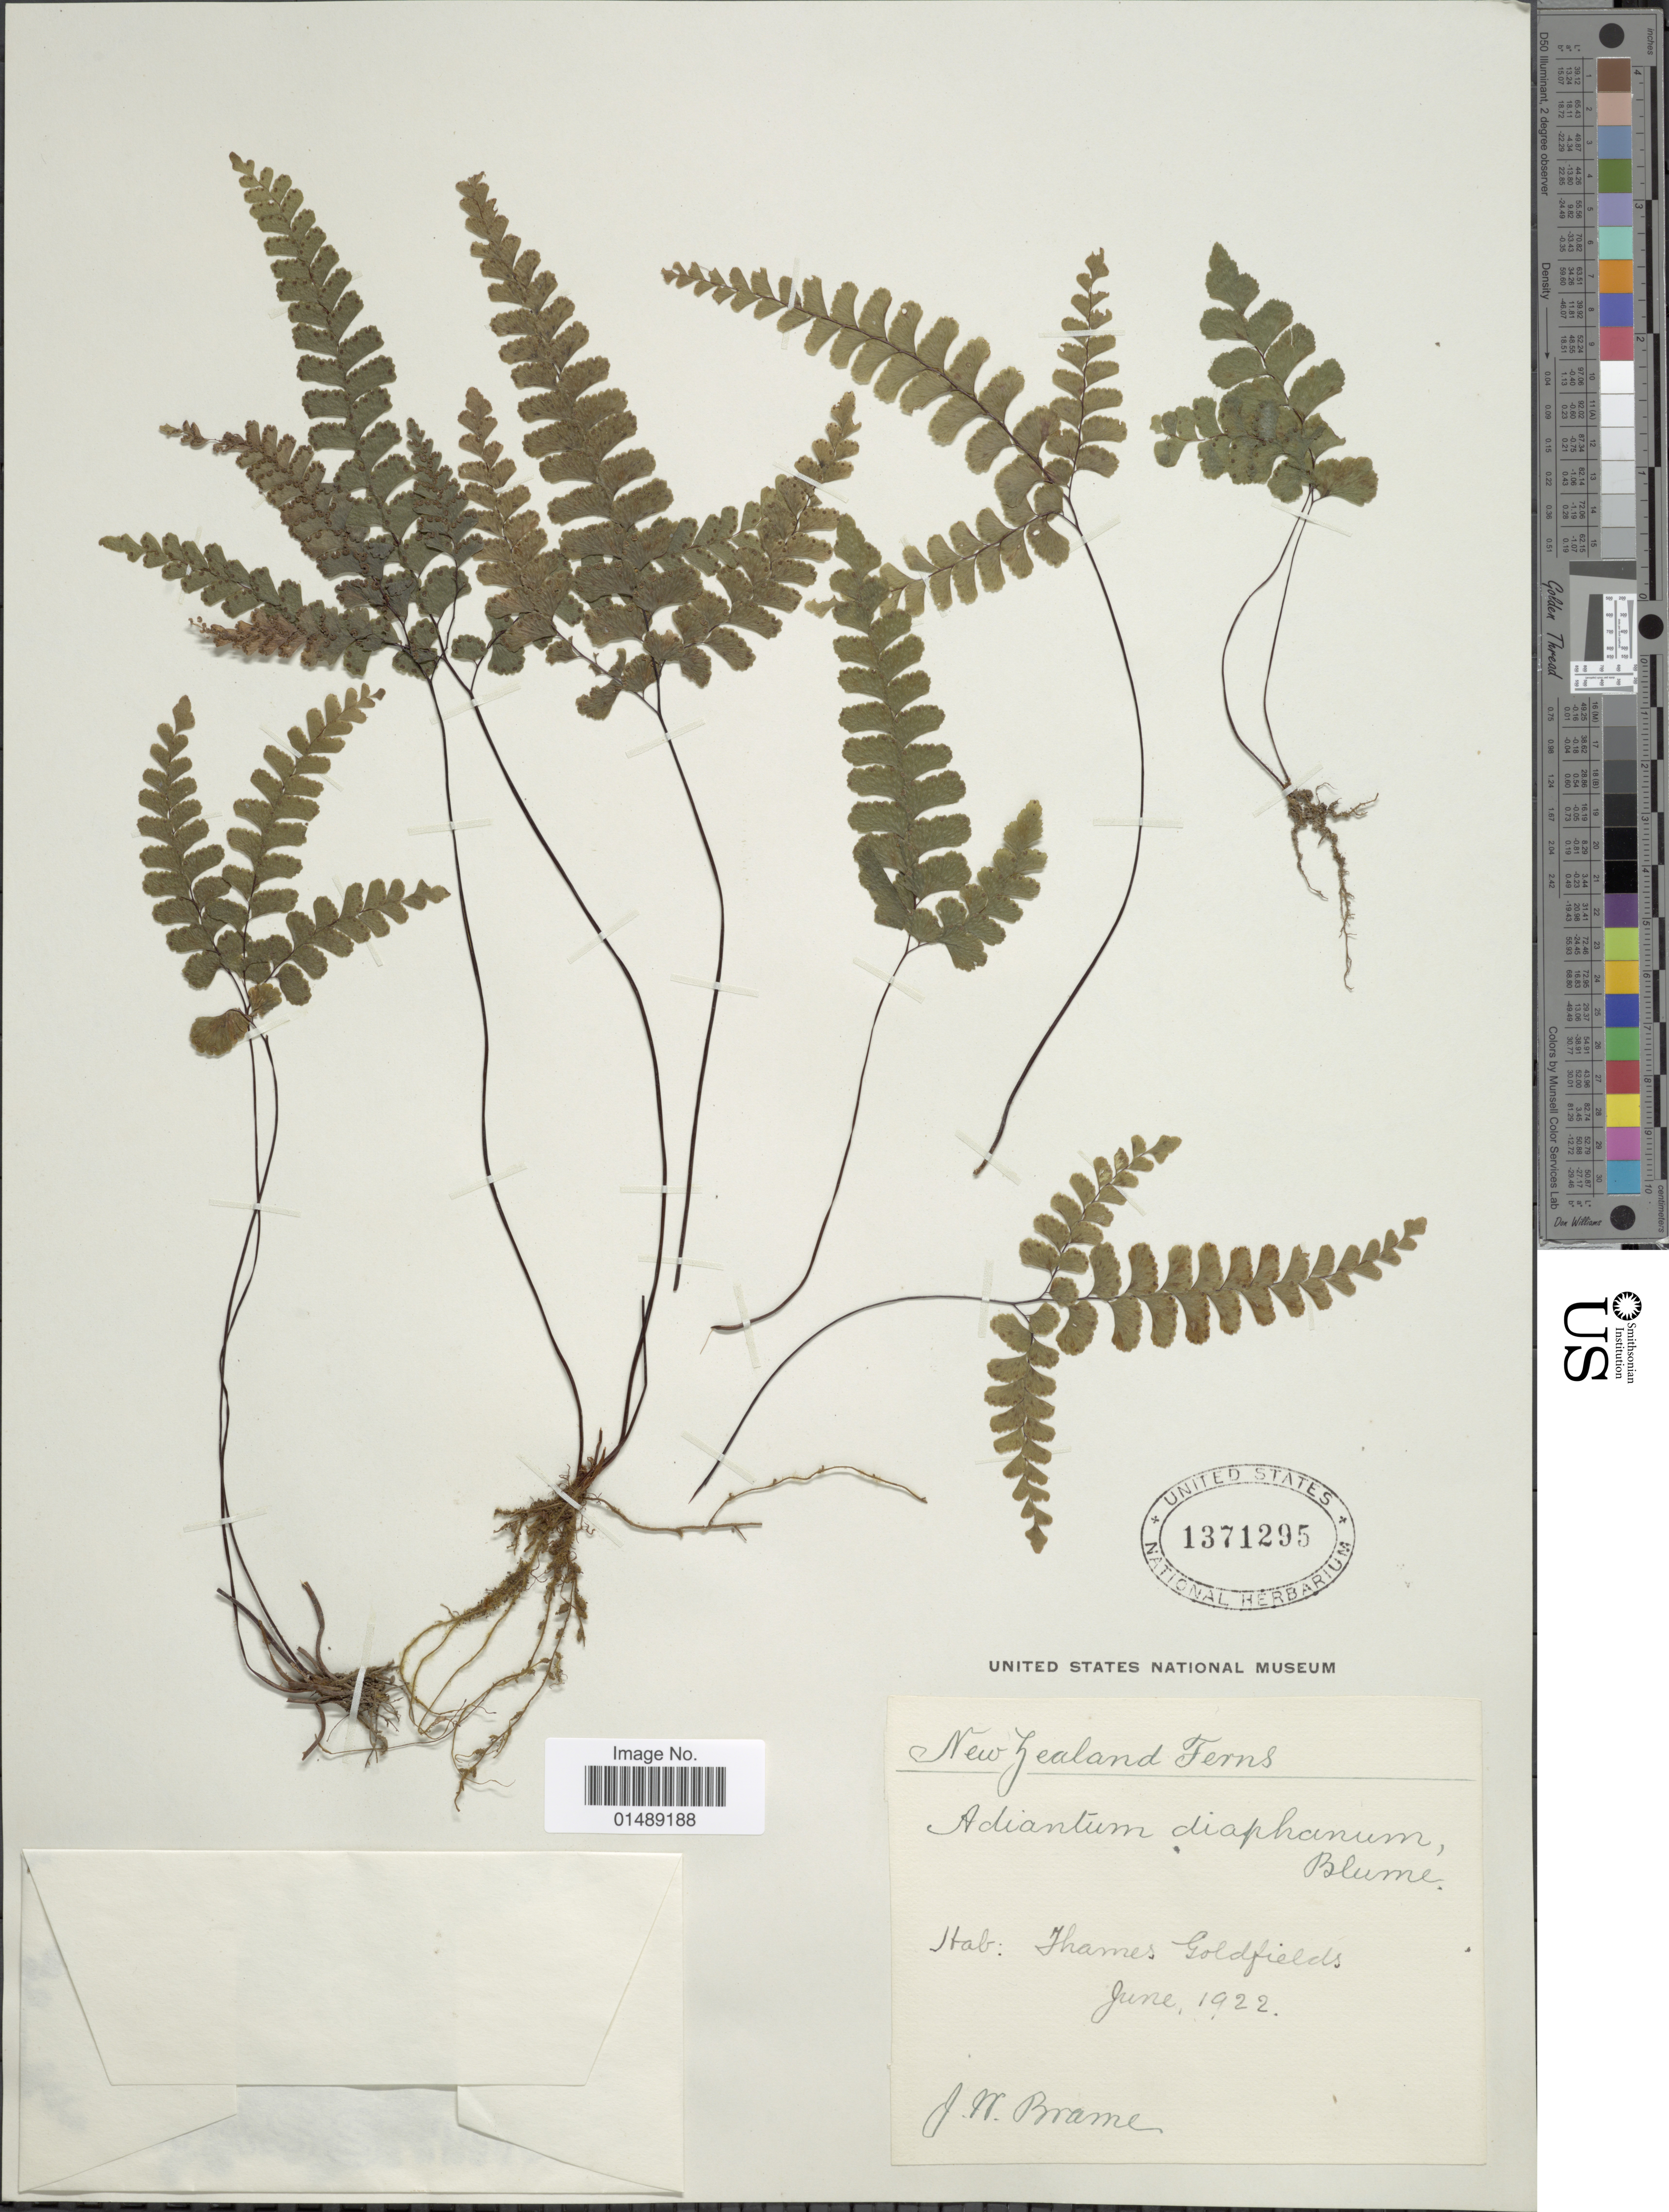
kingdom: Plantae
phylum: Tracheophyta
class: Polypodiopsida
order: Polypodiales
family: Pteridaceae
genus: Adiantum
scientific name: Adiantum diaphanum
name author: Blume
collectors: J. Brame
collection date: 1922-06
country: New Zealand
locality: Thames Goldfields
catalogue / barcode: US 1371295